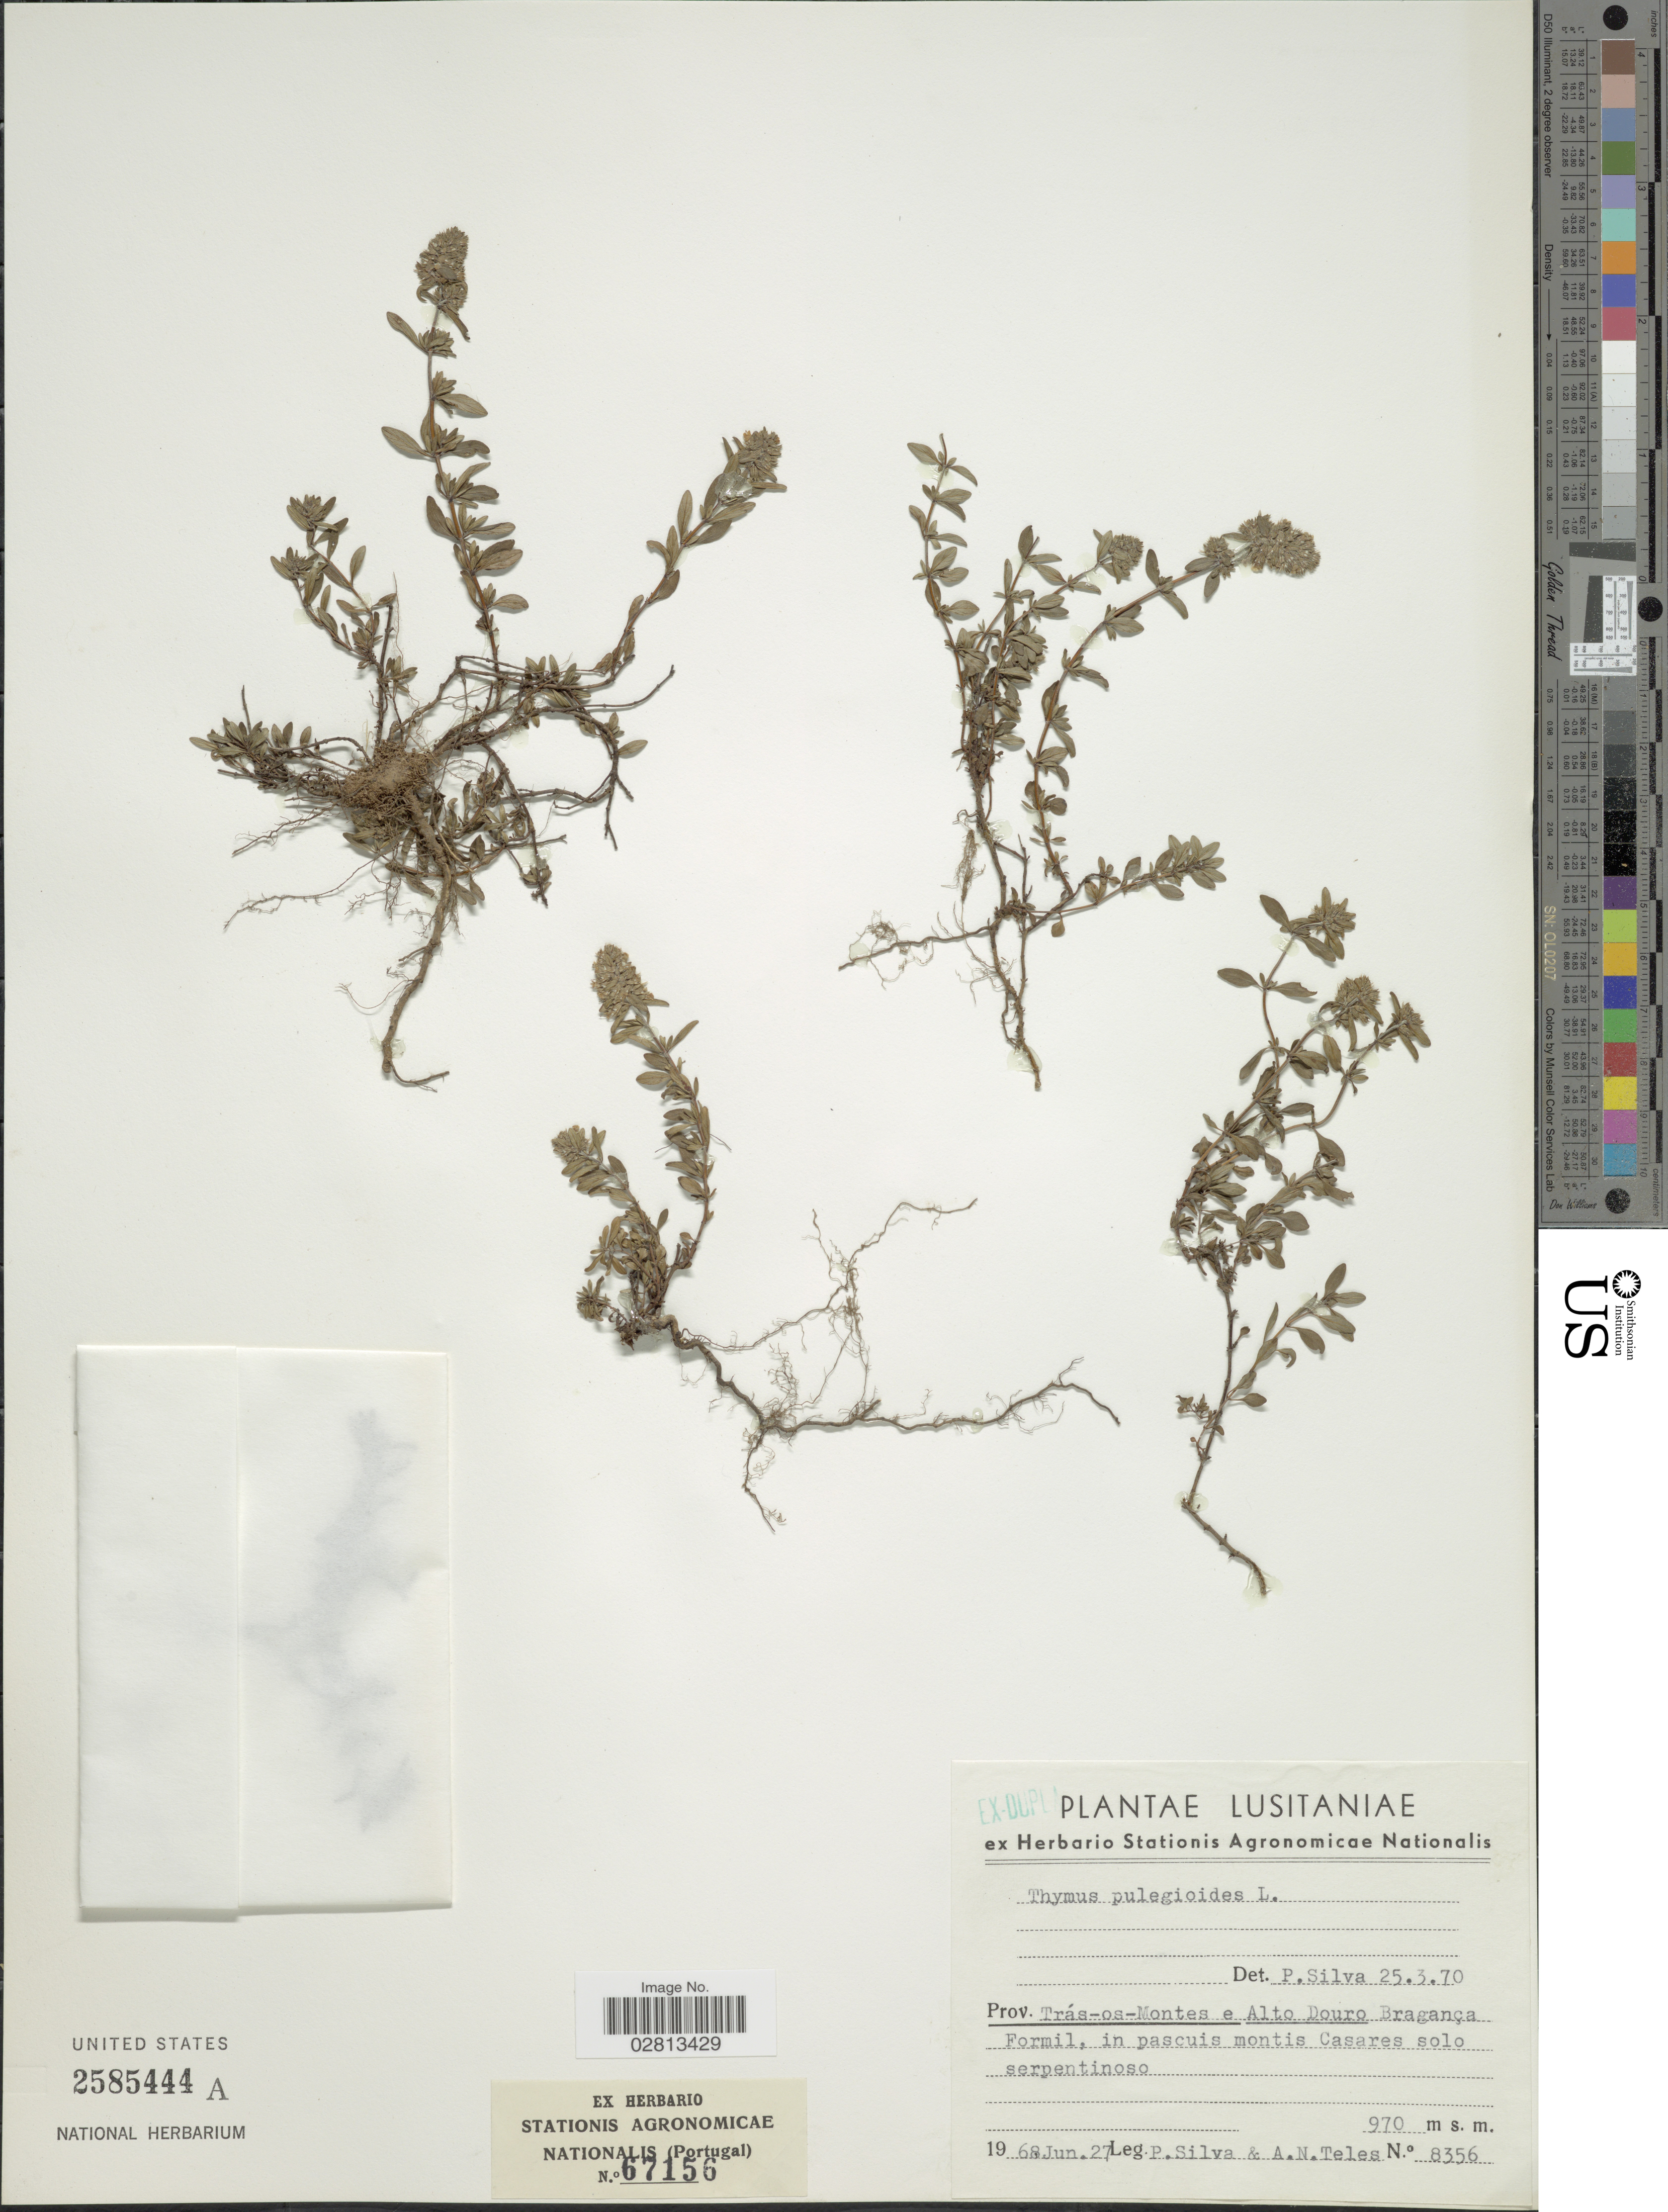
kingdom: Plantae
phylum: Tracheophyta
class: Magnoliopsida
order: Lamiales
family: Lamiaceae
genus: Thymus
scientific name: Thymus pulegioides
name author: L.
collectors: P. Silva & A. Teles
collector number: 8356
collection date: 1968-06-27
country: Portugal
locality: Lusitaniae. Prov. Trás-os- Montes e Alto Douro Bragança Formil, in pascuis montis Casares solo serpentinoso.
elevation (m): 970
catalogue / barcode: US 2585444A